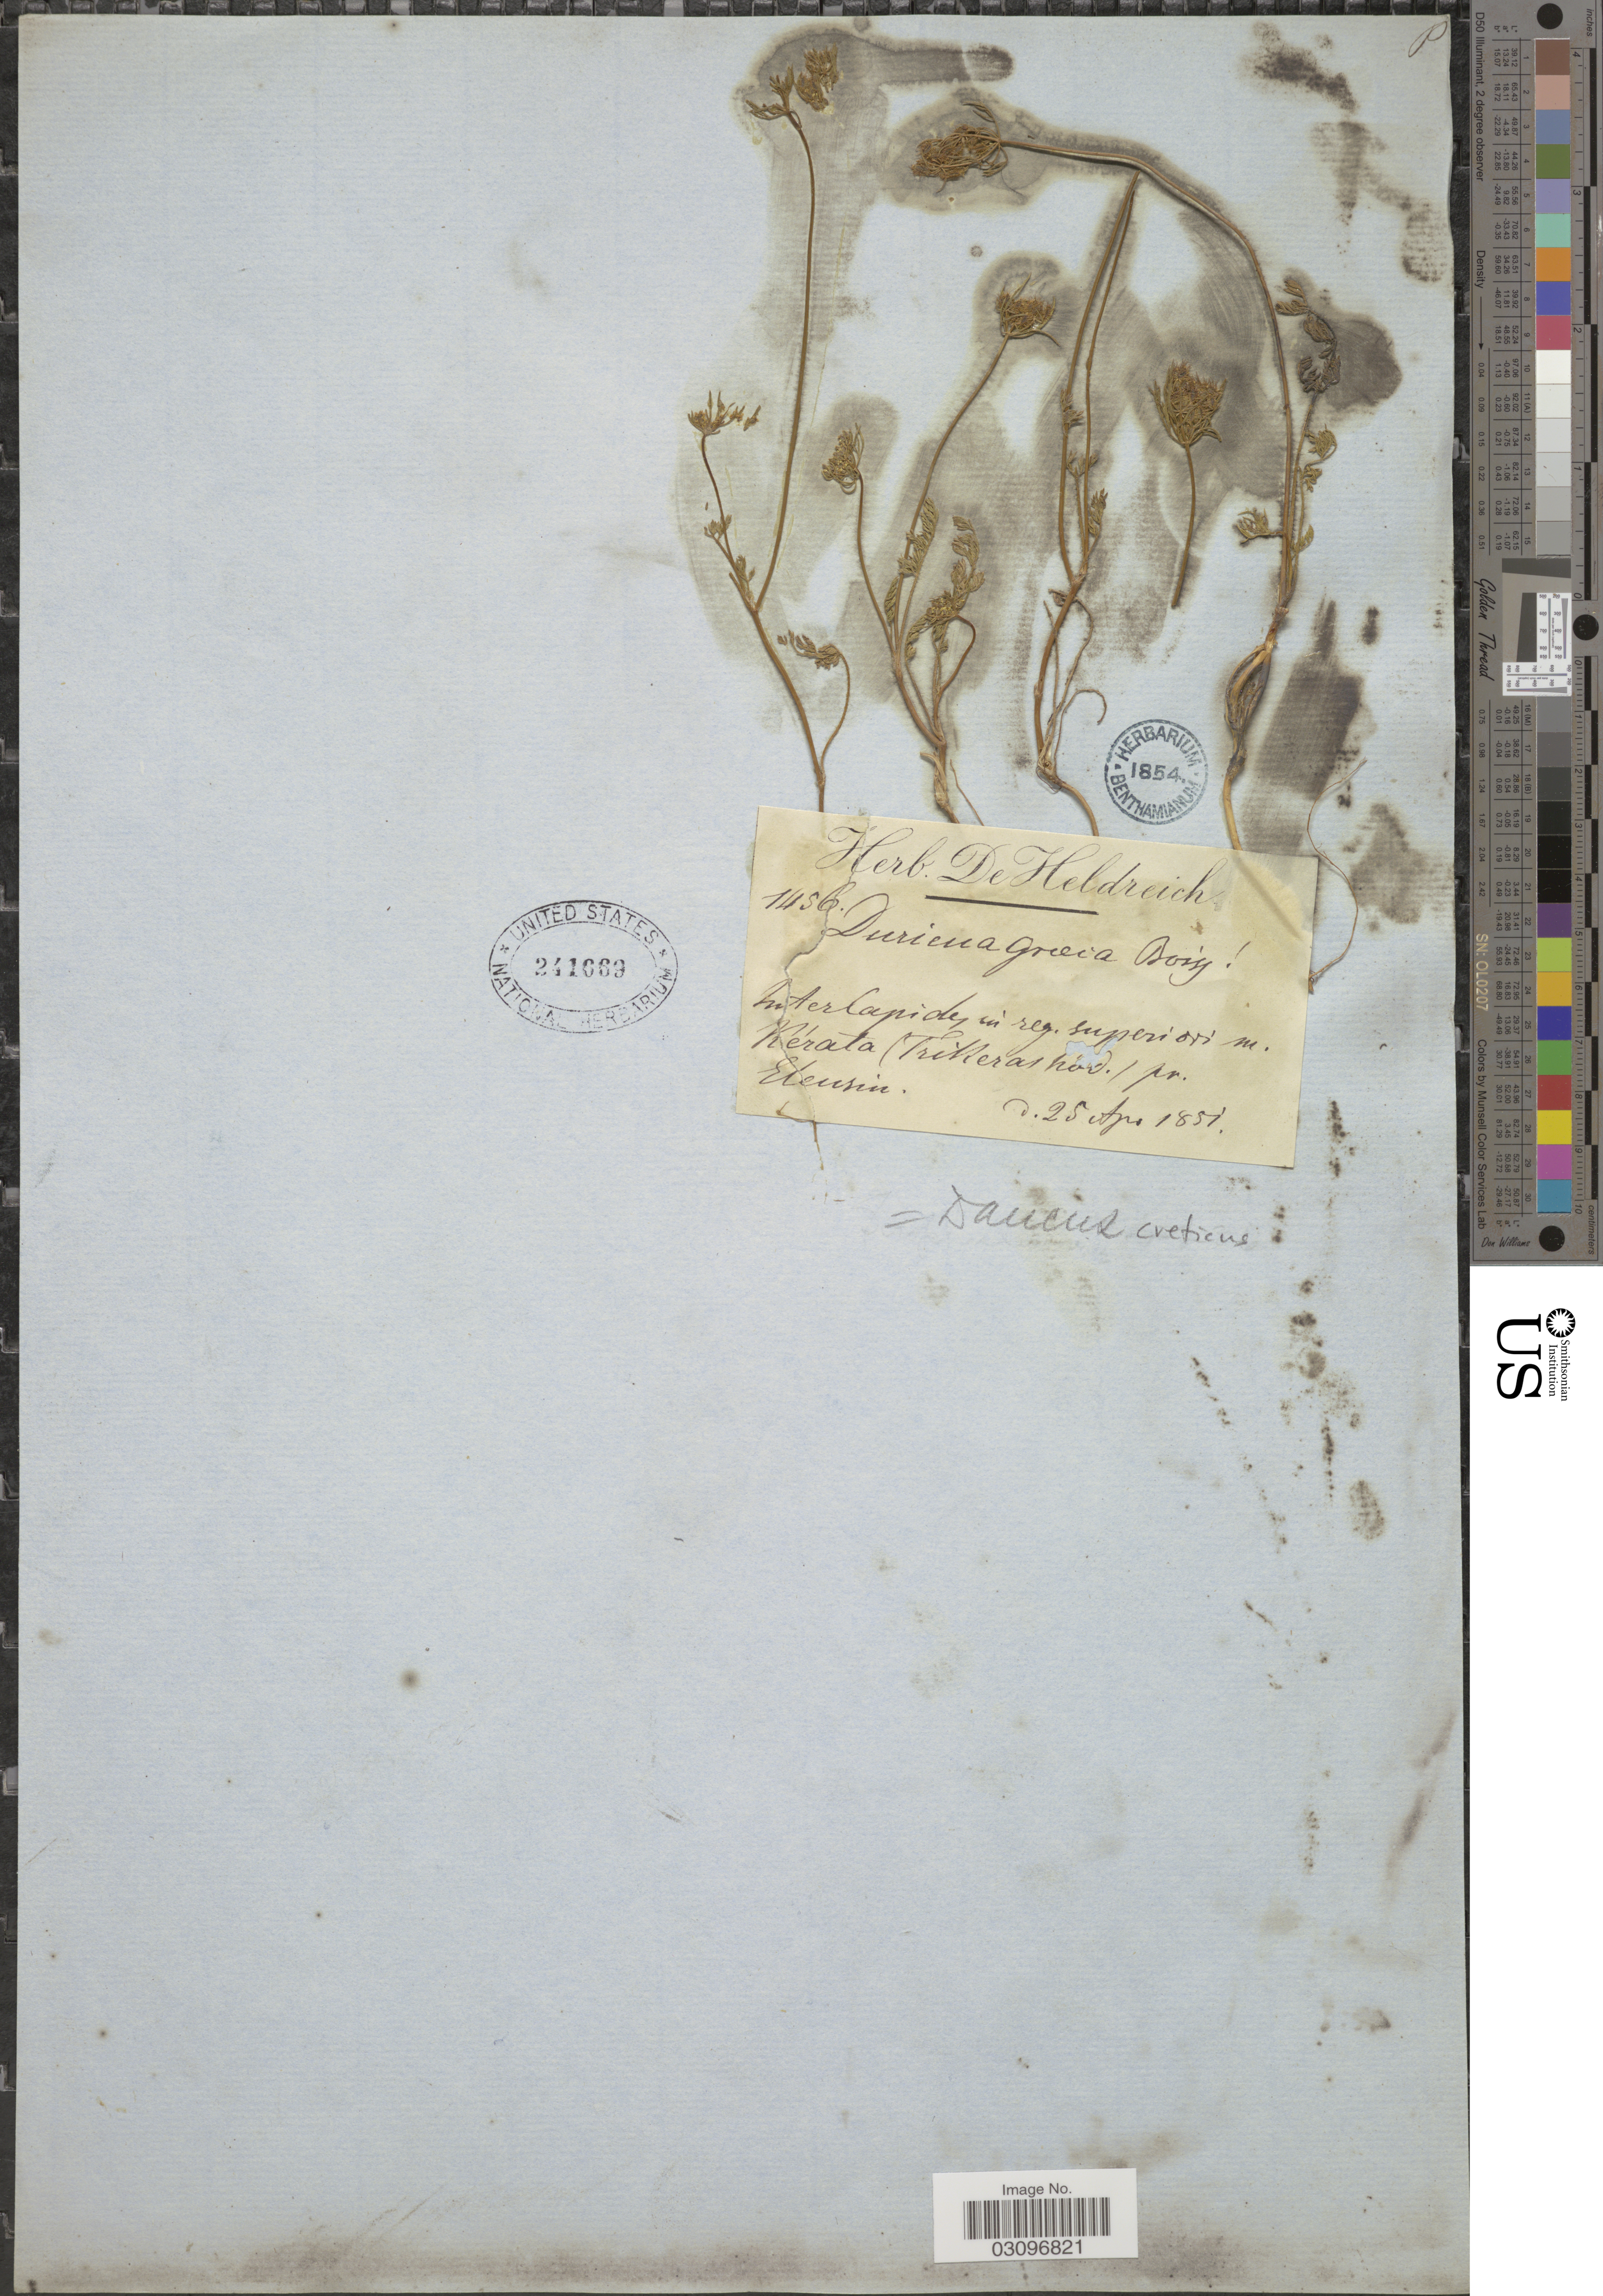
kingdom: Plantae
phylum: Tracheophyta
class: Magnoliopsida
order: Apiales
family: Apiaceae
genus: Daucus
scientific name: Daucus creticus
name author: Garsault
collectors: ex herb. De Heldreich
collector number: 1456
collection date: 1851-04-25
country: Greece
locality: Inter Capides in reg. superiors m. Kérata (Trillerar had) pr. Eleusin.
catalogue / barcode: US 241069